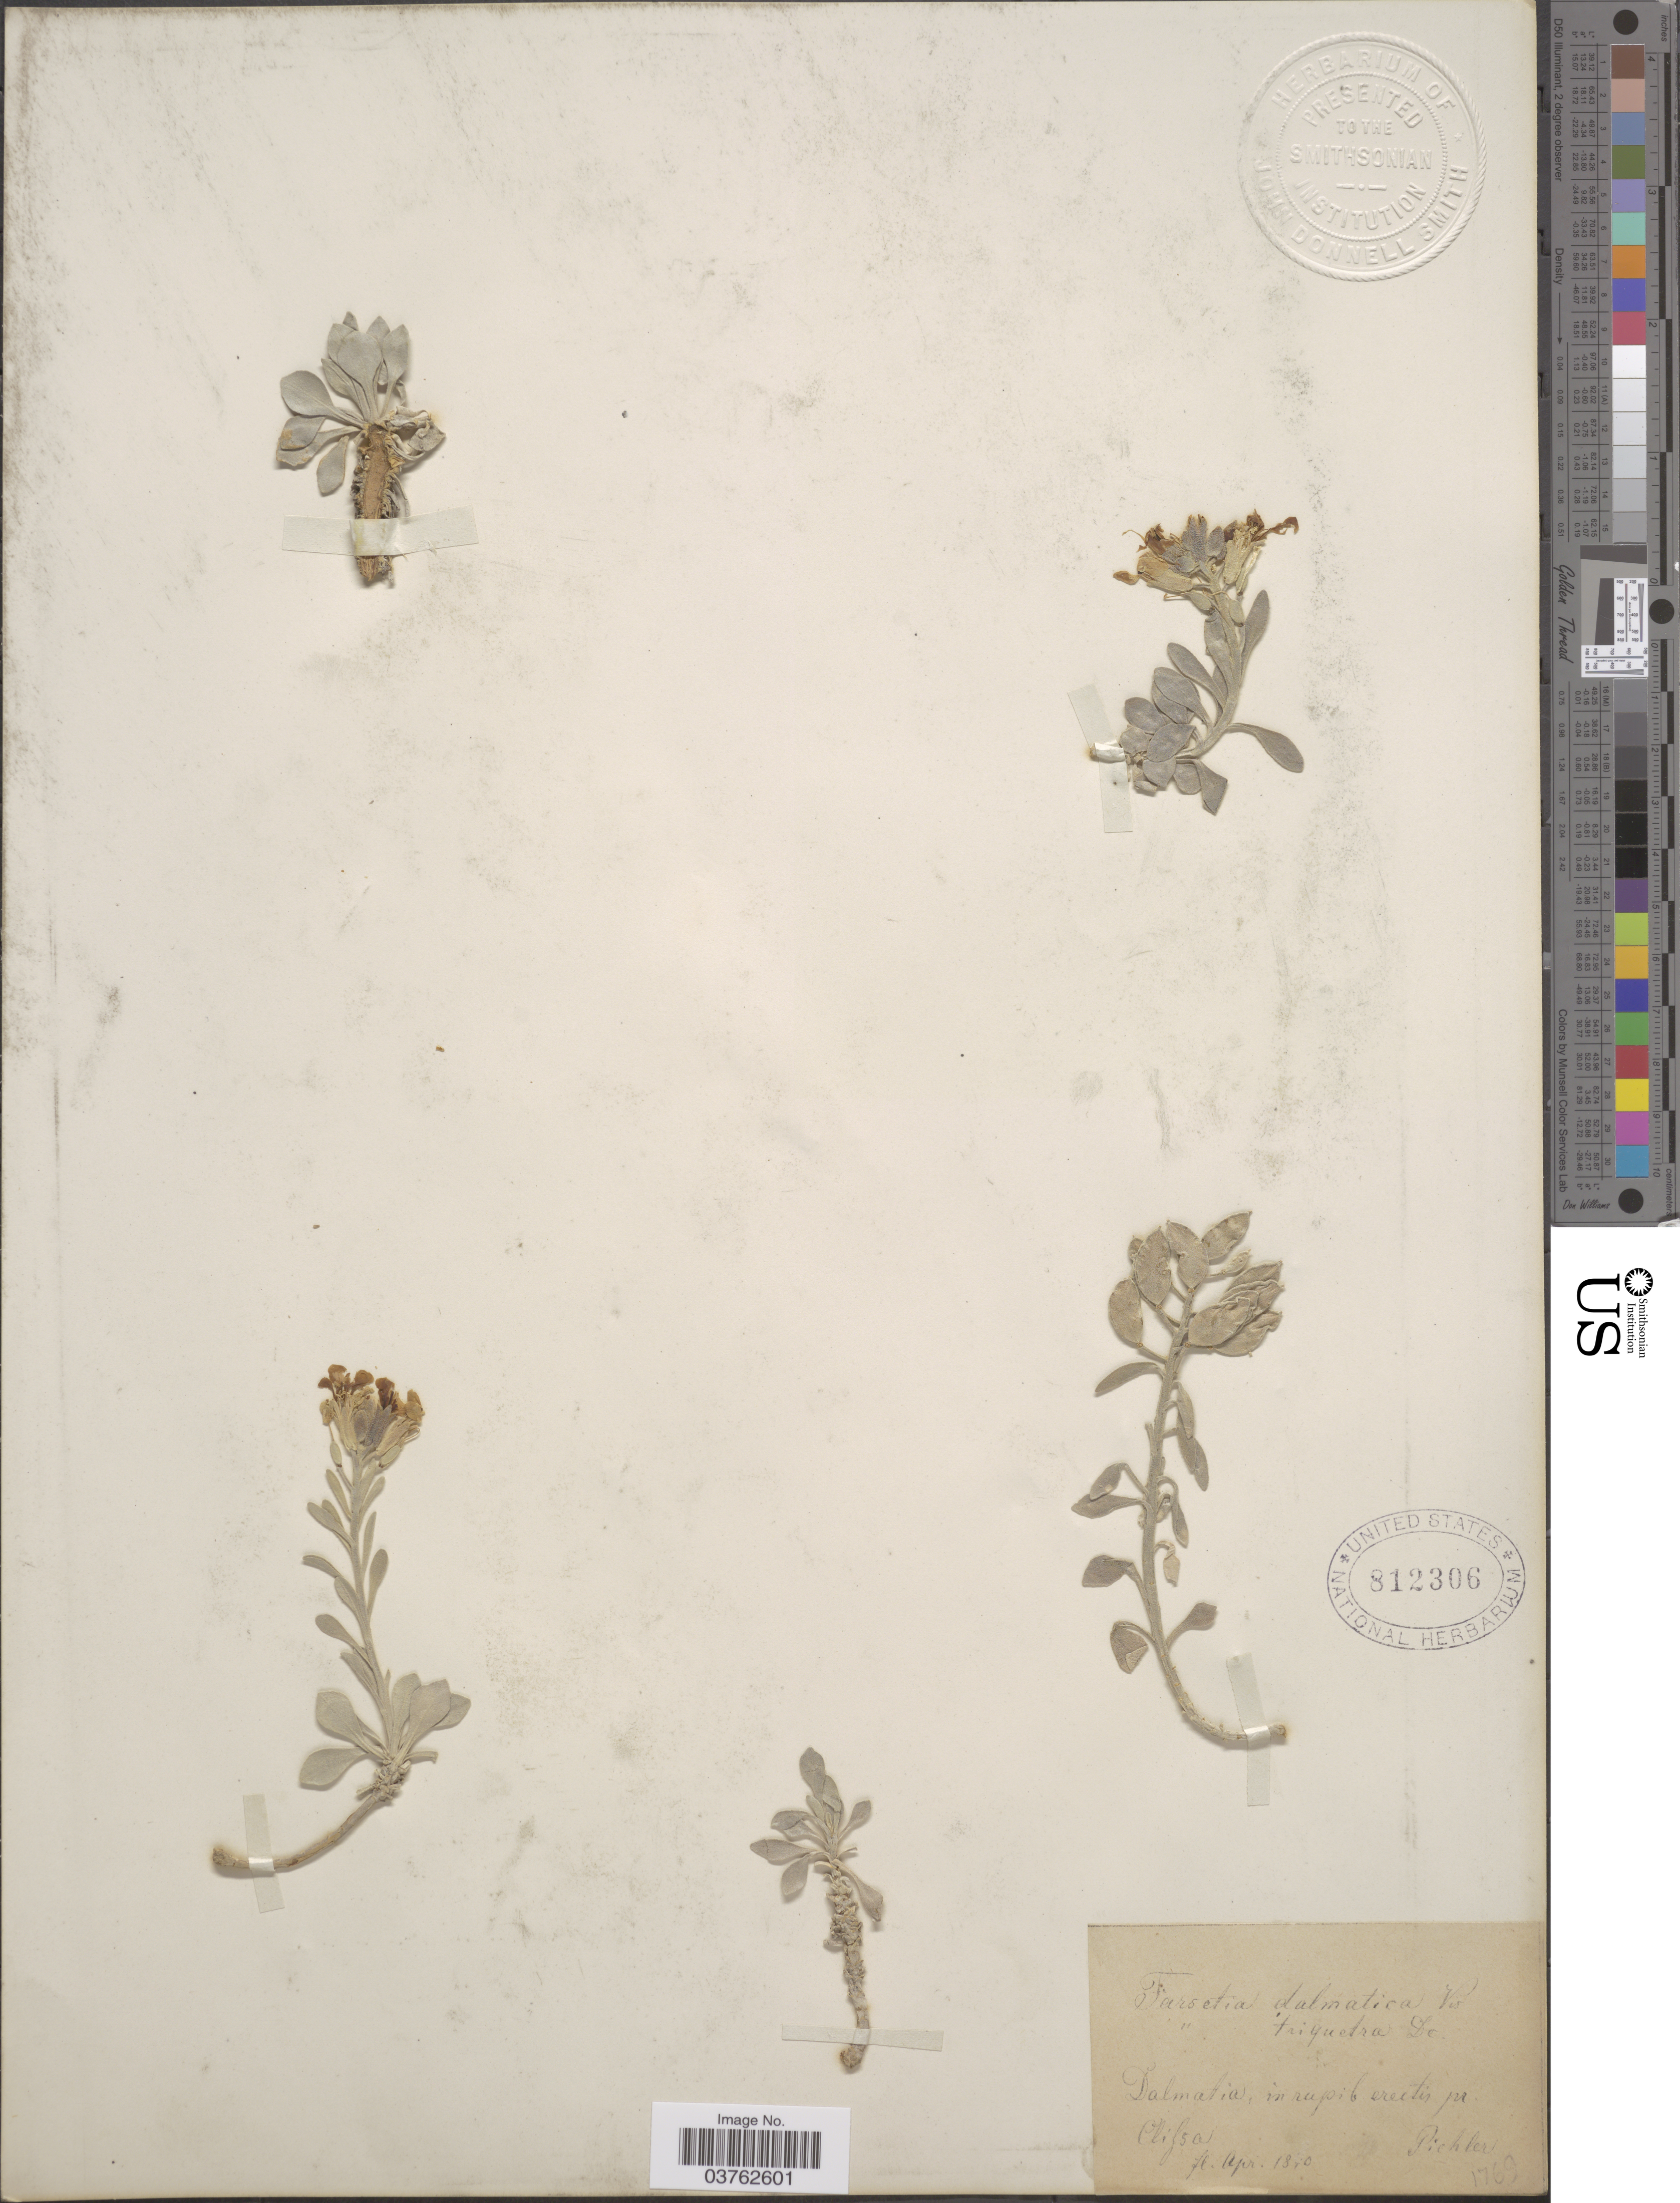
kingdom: Plantae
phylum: Tracheophyta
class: Magnoliopsida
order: Brassicales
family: Brassicaceae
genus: Fibigia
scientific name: Fibigia triquetra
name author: (DC.) Boiss. ex Prantl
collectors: Pichler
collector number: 1769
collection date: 1840-04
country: Croatia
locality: Dalmatia, in rupib erectis pr. Clissa.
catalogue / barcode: US 812306